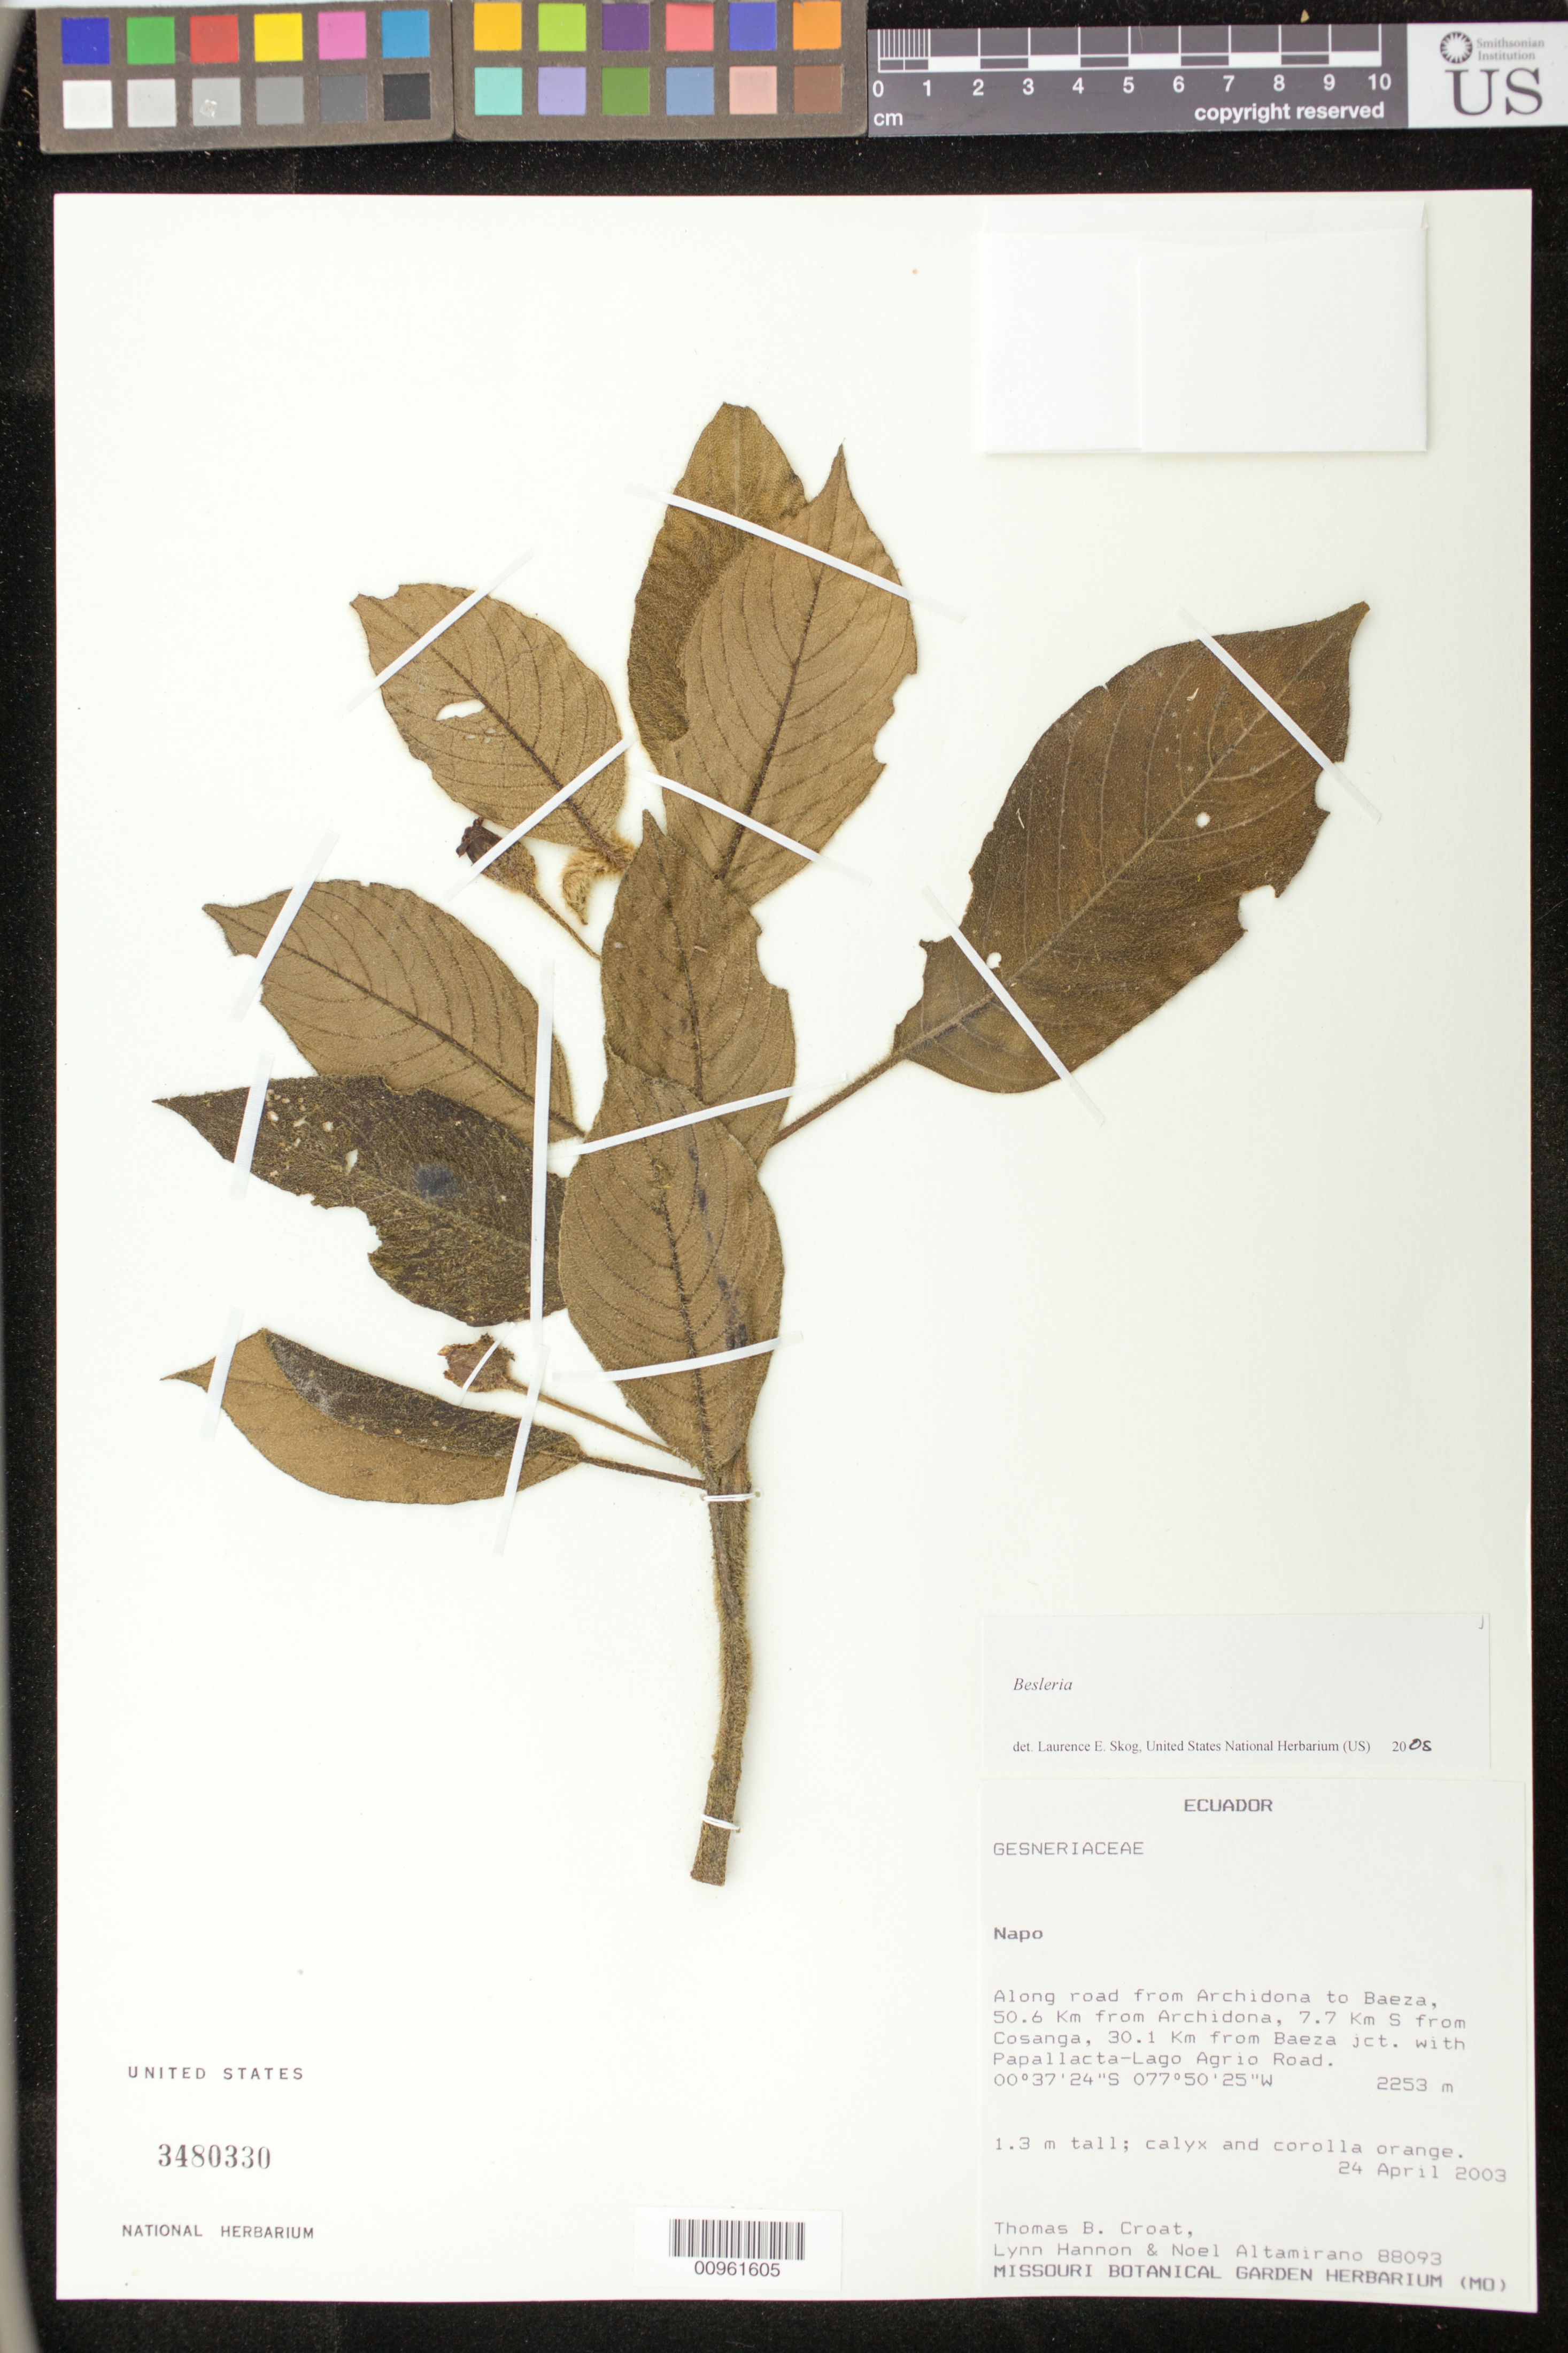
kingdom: Plantae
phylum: Tracheophyta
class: Magnoliopsida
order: Lamiales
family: Gesneriaceae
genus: Besleria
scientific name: Besleria sp.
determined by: Skog, Laurence E.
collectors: T. B. Croat, L. Hannon & N. Altamirano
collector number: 88093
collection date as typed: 24 Apr 2003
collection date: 2003-04-24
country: Ecuador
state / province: Napo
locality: Along road from Archidona to Baeza, 50.6 Km from Baeza jct. with Papallacta-Lago Agrio Road.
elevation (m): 2253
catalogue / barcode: US 3480330